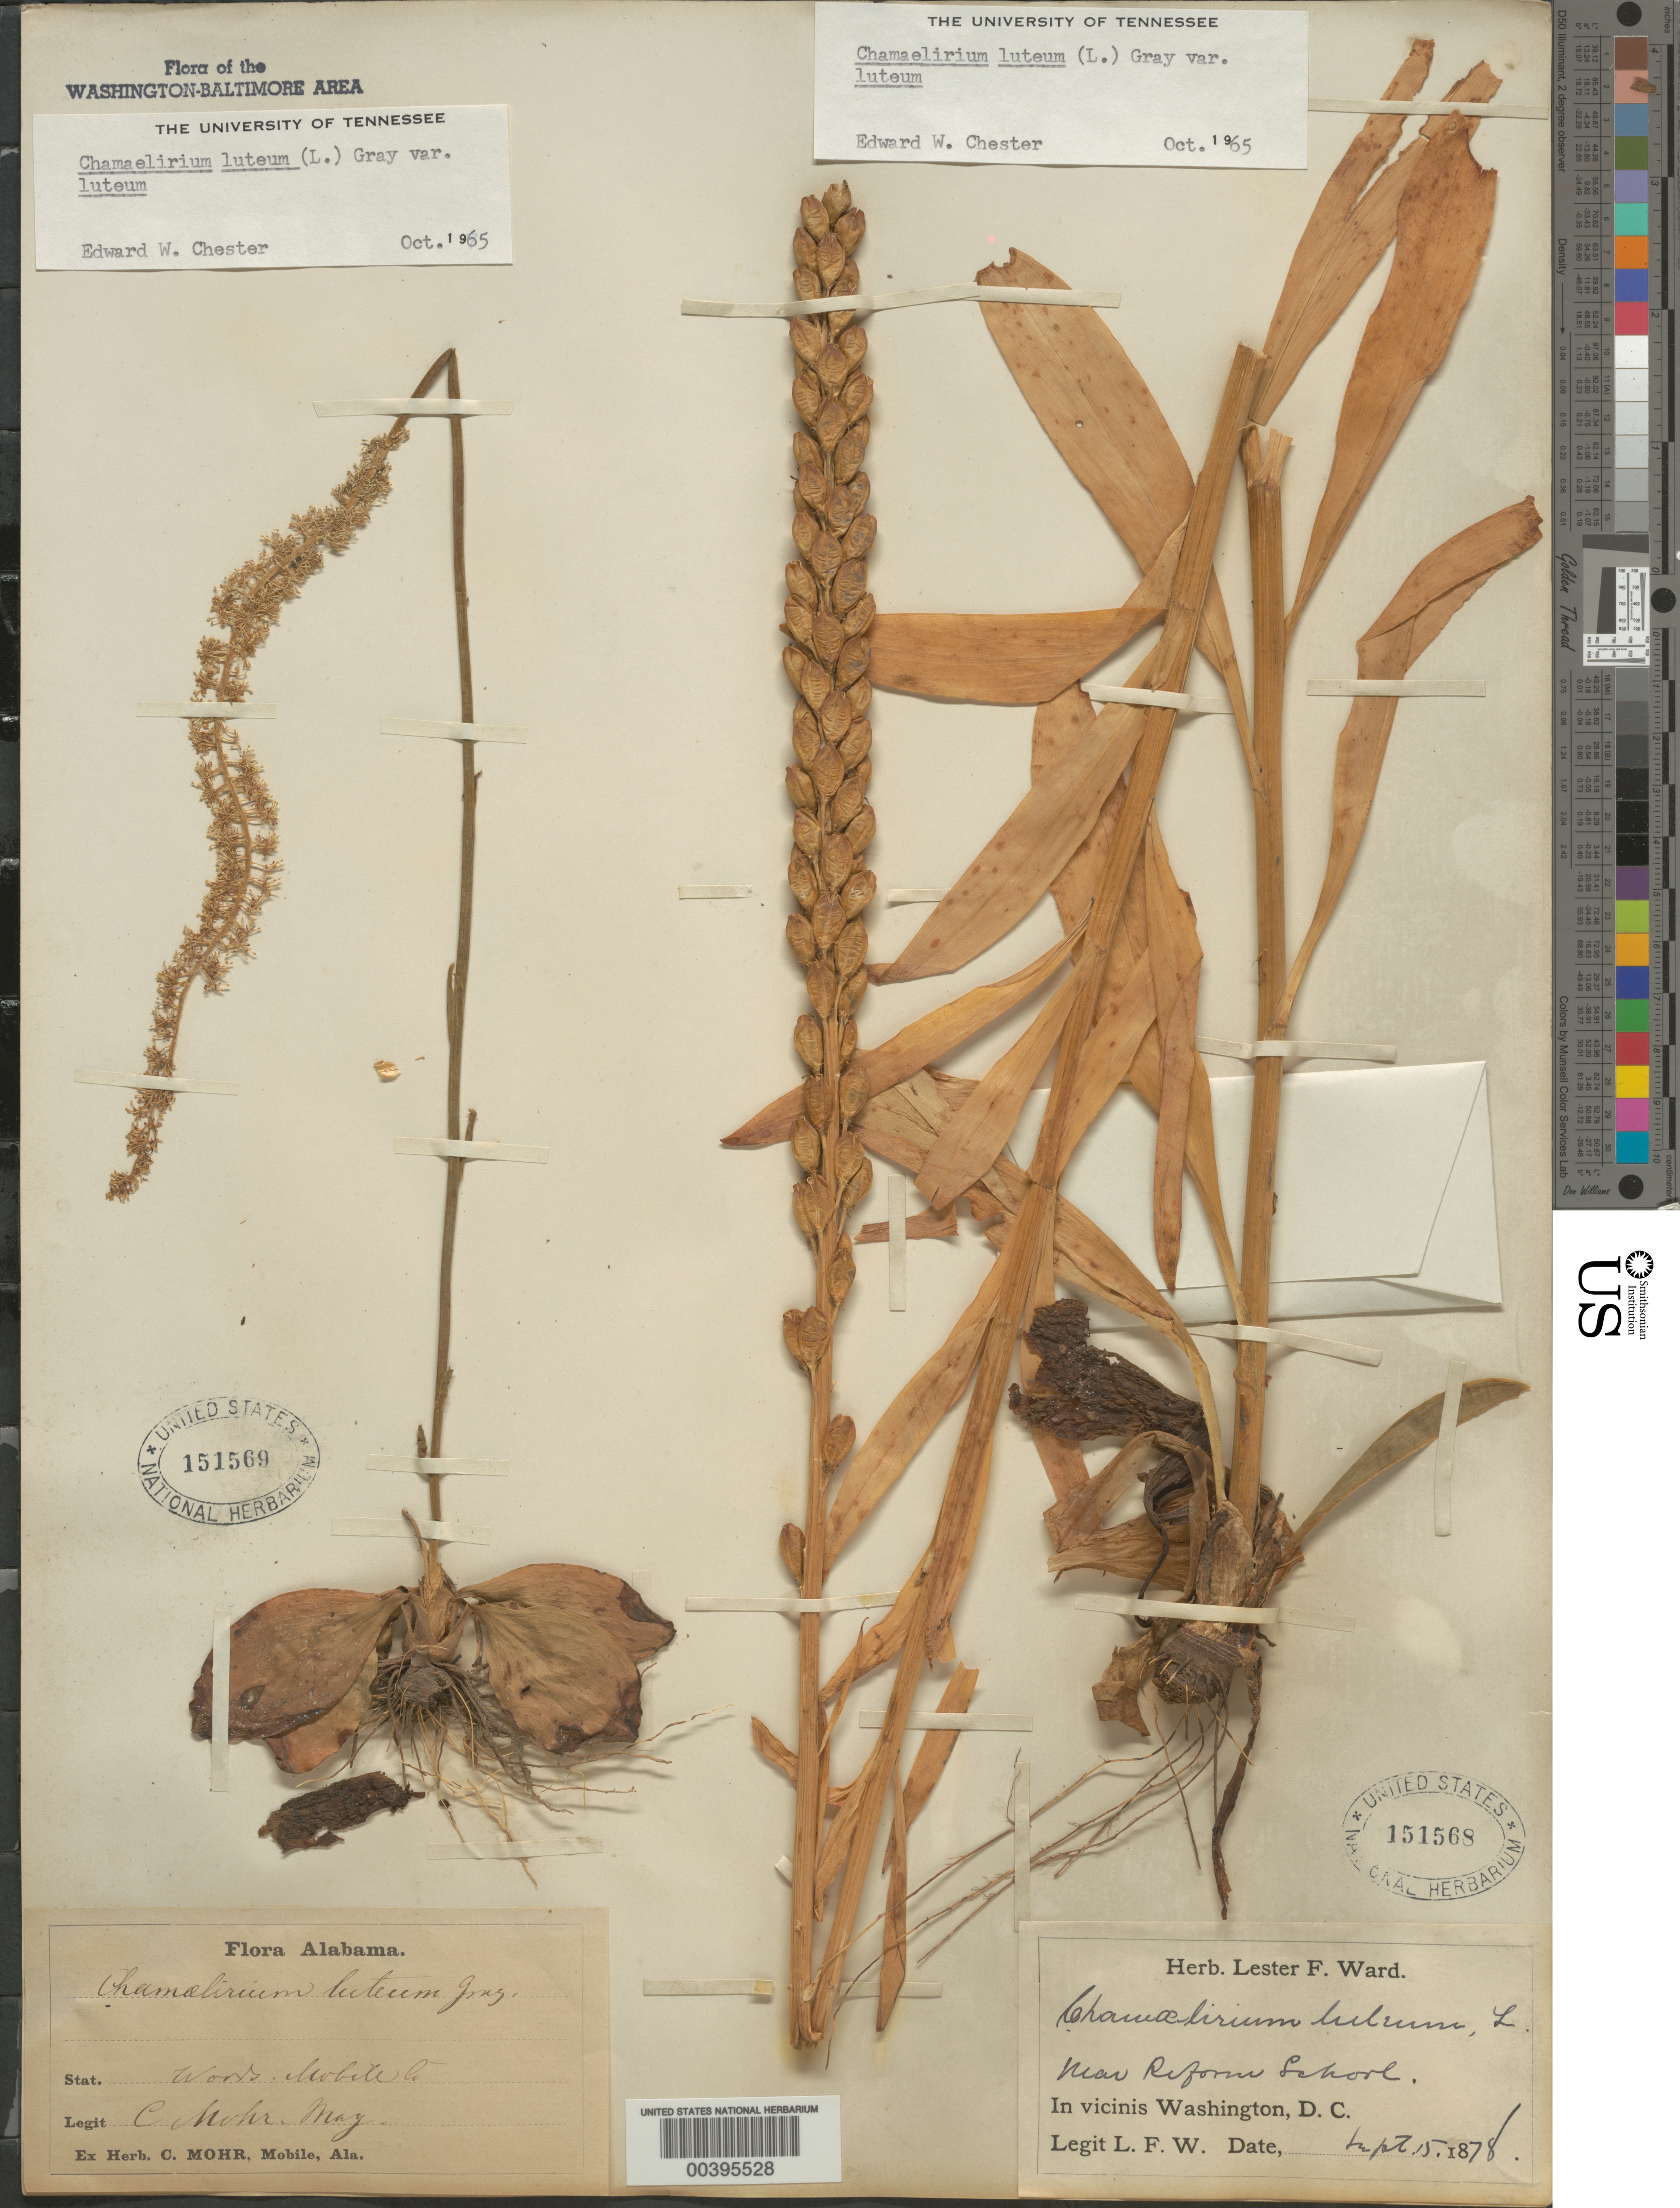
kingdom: Plantae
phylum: Tracheophyta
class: Liliopsida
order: Liliales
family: Melanthiaceae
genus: Chamaelirium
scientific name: Chamaelirium luteum var. luteum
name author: (L.) A. Gray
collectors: L. F. Ward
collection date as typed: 15 Sep 1878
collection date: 1878-09-15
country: United States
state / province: District of Columbia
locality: Reform School vicinity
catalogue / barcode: US 151568